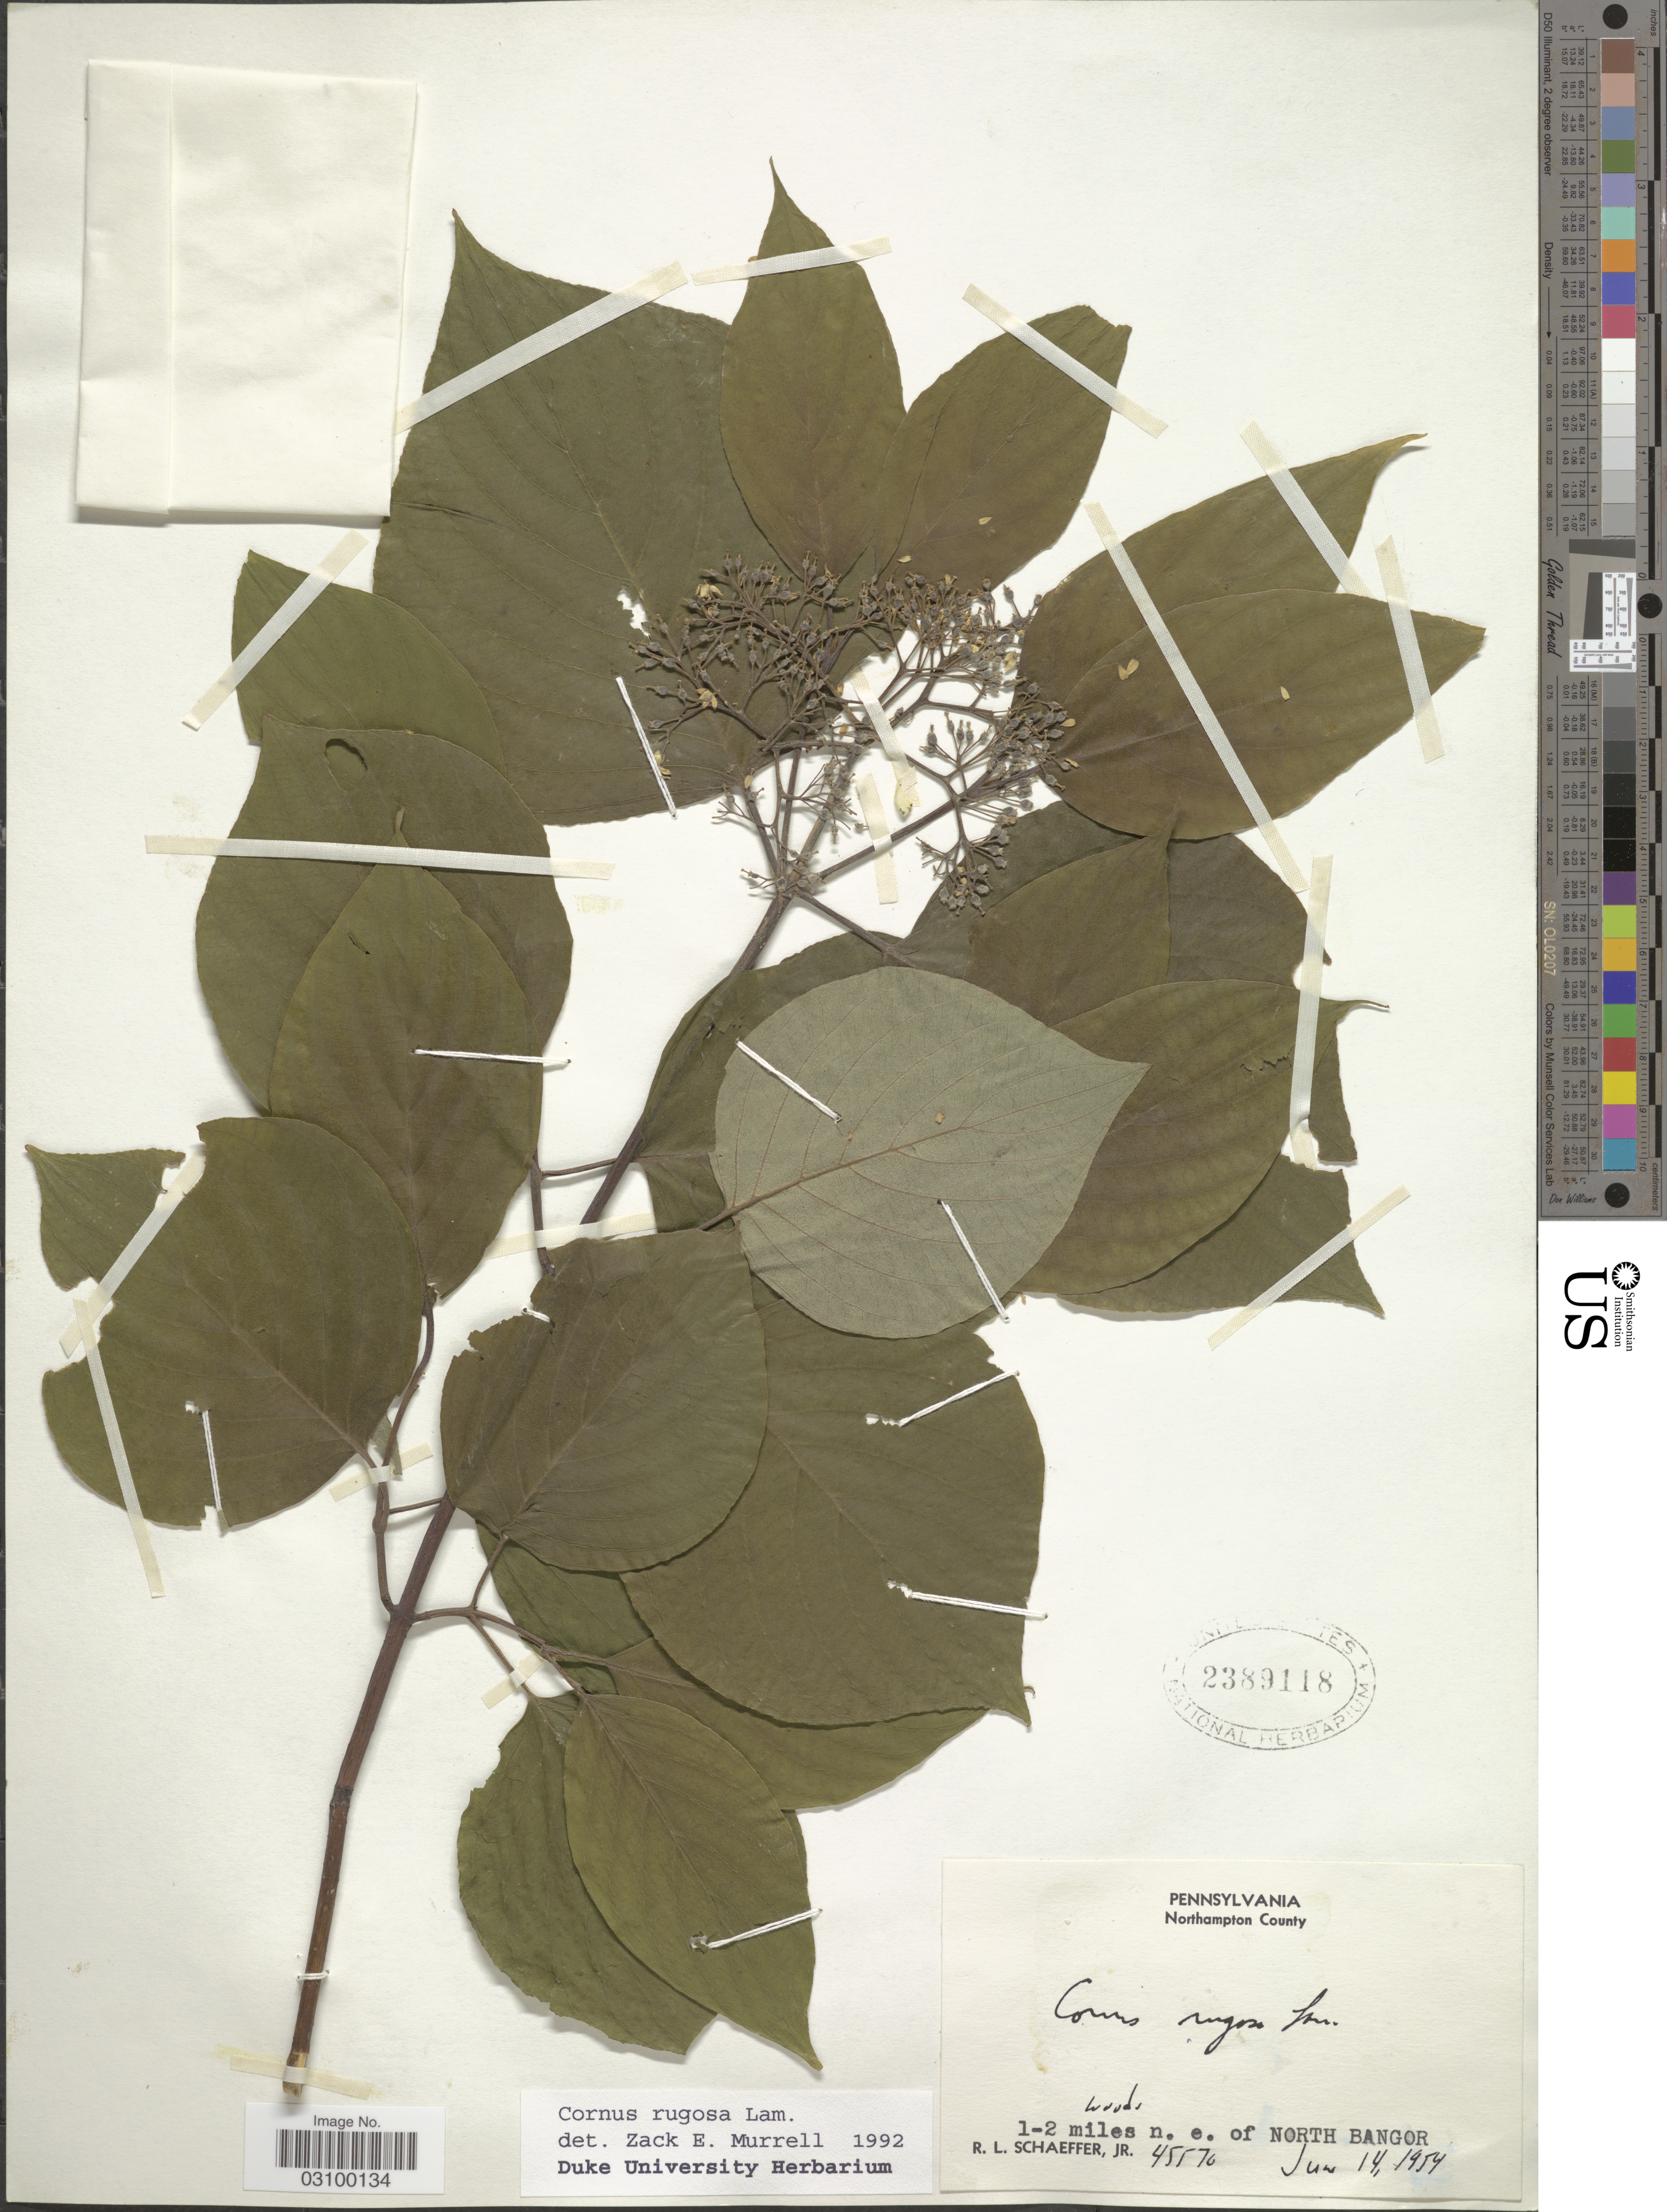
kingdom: Plantae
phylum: Tracheophyta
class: Magnoliopsida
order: Cornales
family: Cornaceae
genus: Cornus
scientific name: Cornus rugosa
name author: Lam.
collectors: R. L. Schaeffer Jr.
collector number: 45570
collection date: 1954-06-14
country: United States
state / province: Pennsylvania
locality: Northampton County. 1-2 miles n.e. of North Bangor.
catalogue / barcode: US 2389118